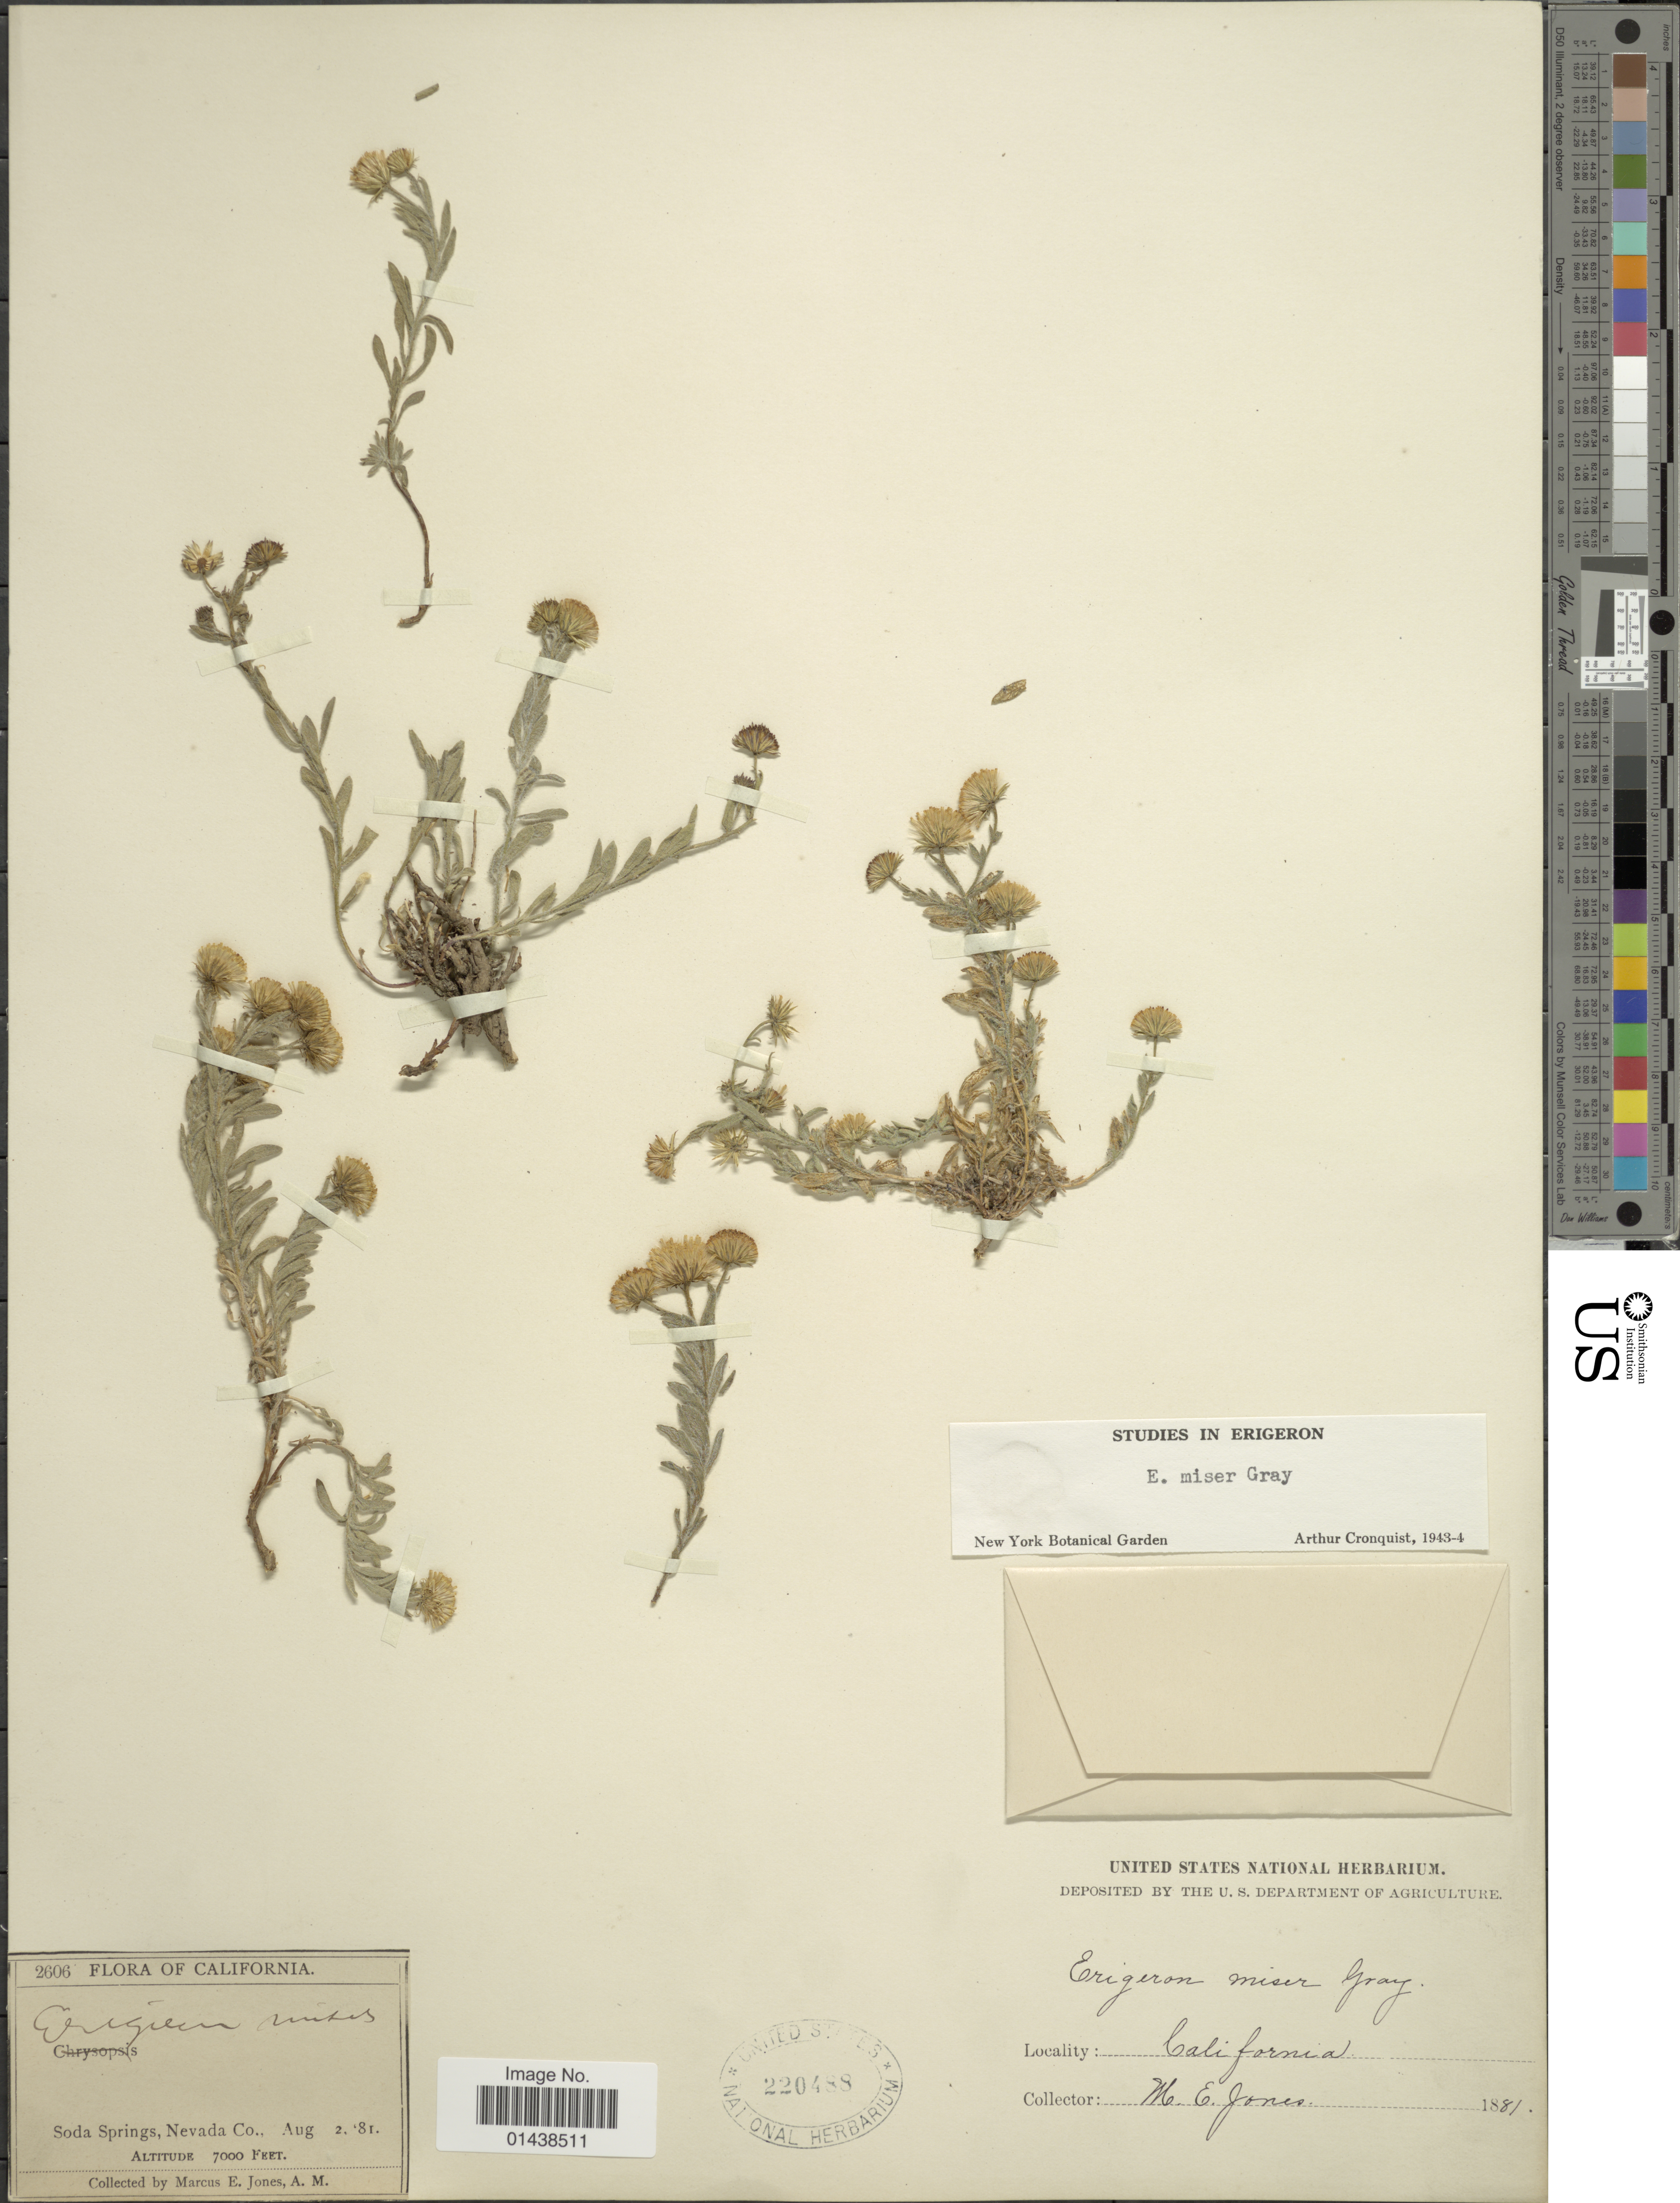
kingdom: Plantae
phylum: Tracheophyta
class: Magnoliopsida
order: Asterales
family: Asteraceae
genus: Erigeron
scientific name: Erigeron miser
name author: A. Gray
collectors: M. E. Jones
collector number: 2606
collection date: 1881-08-02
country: United States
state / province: California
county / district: Nevada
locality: Soda Springs, Nevada Co.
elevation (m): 2134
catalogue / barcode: US 220488